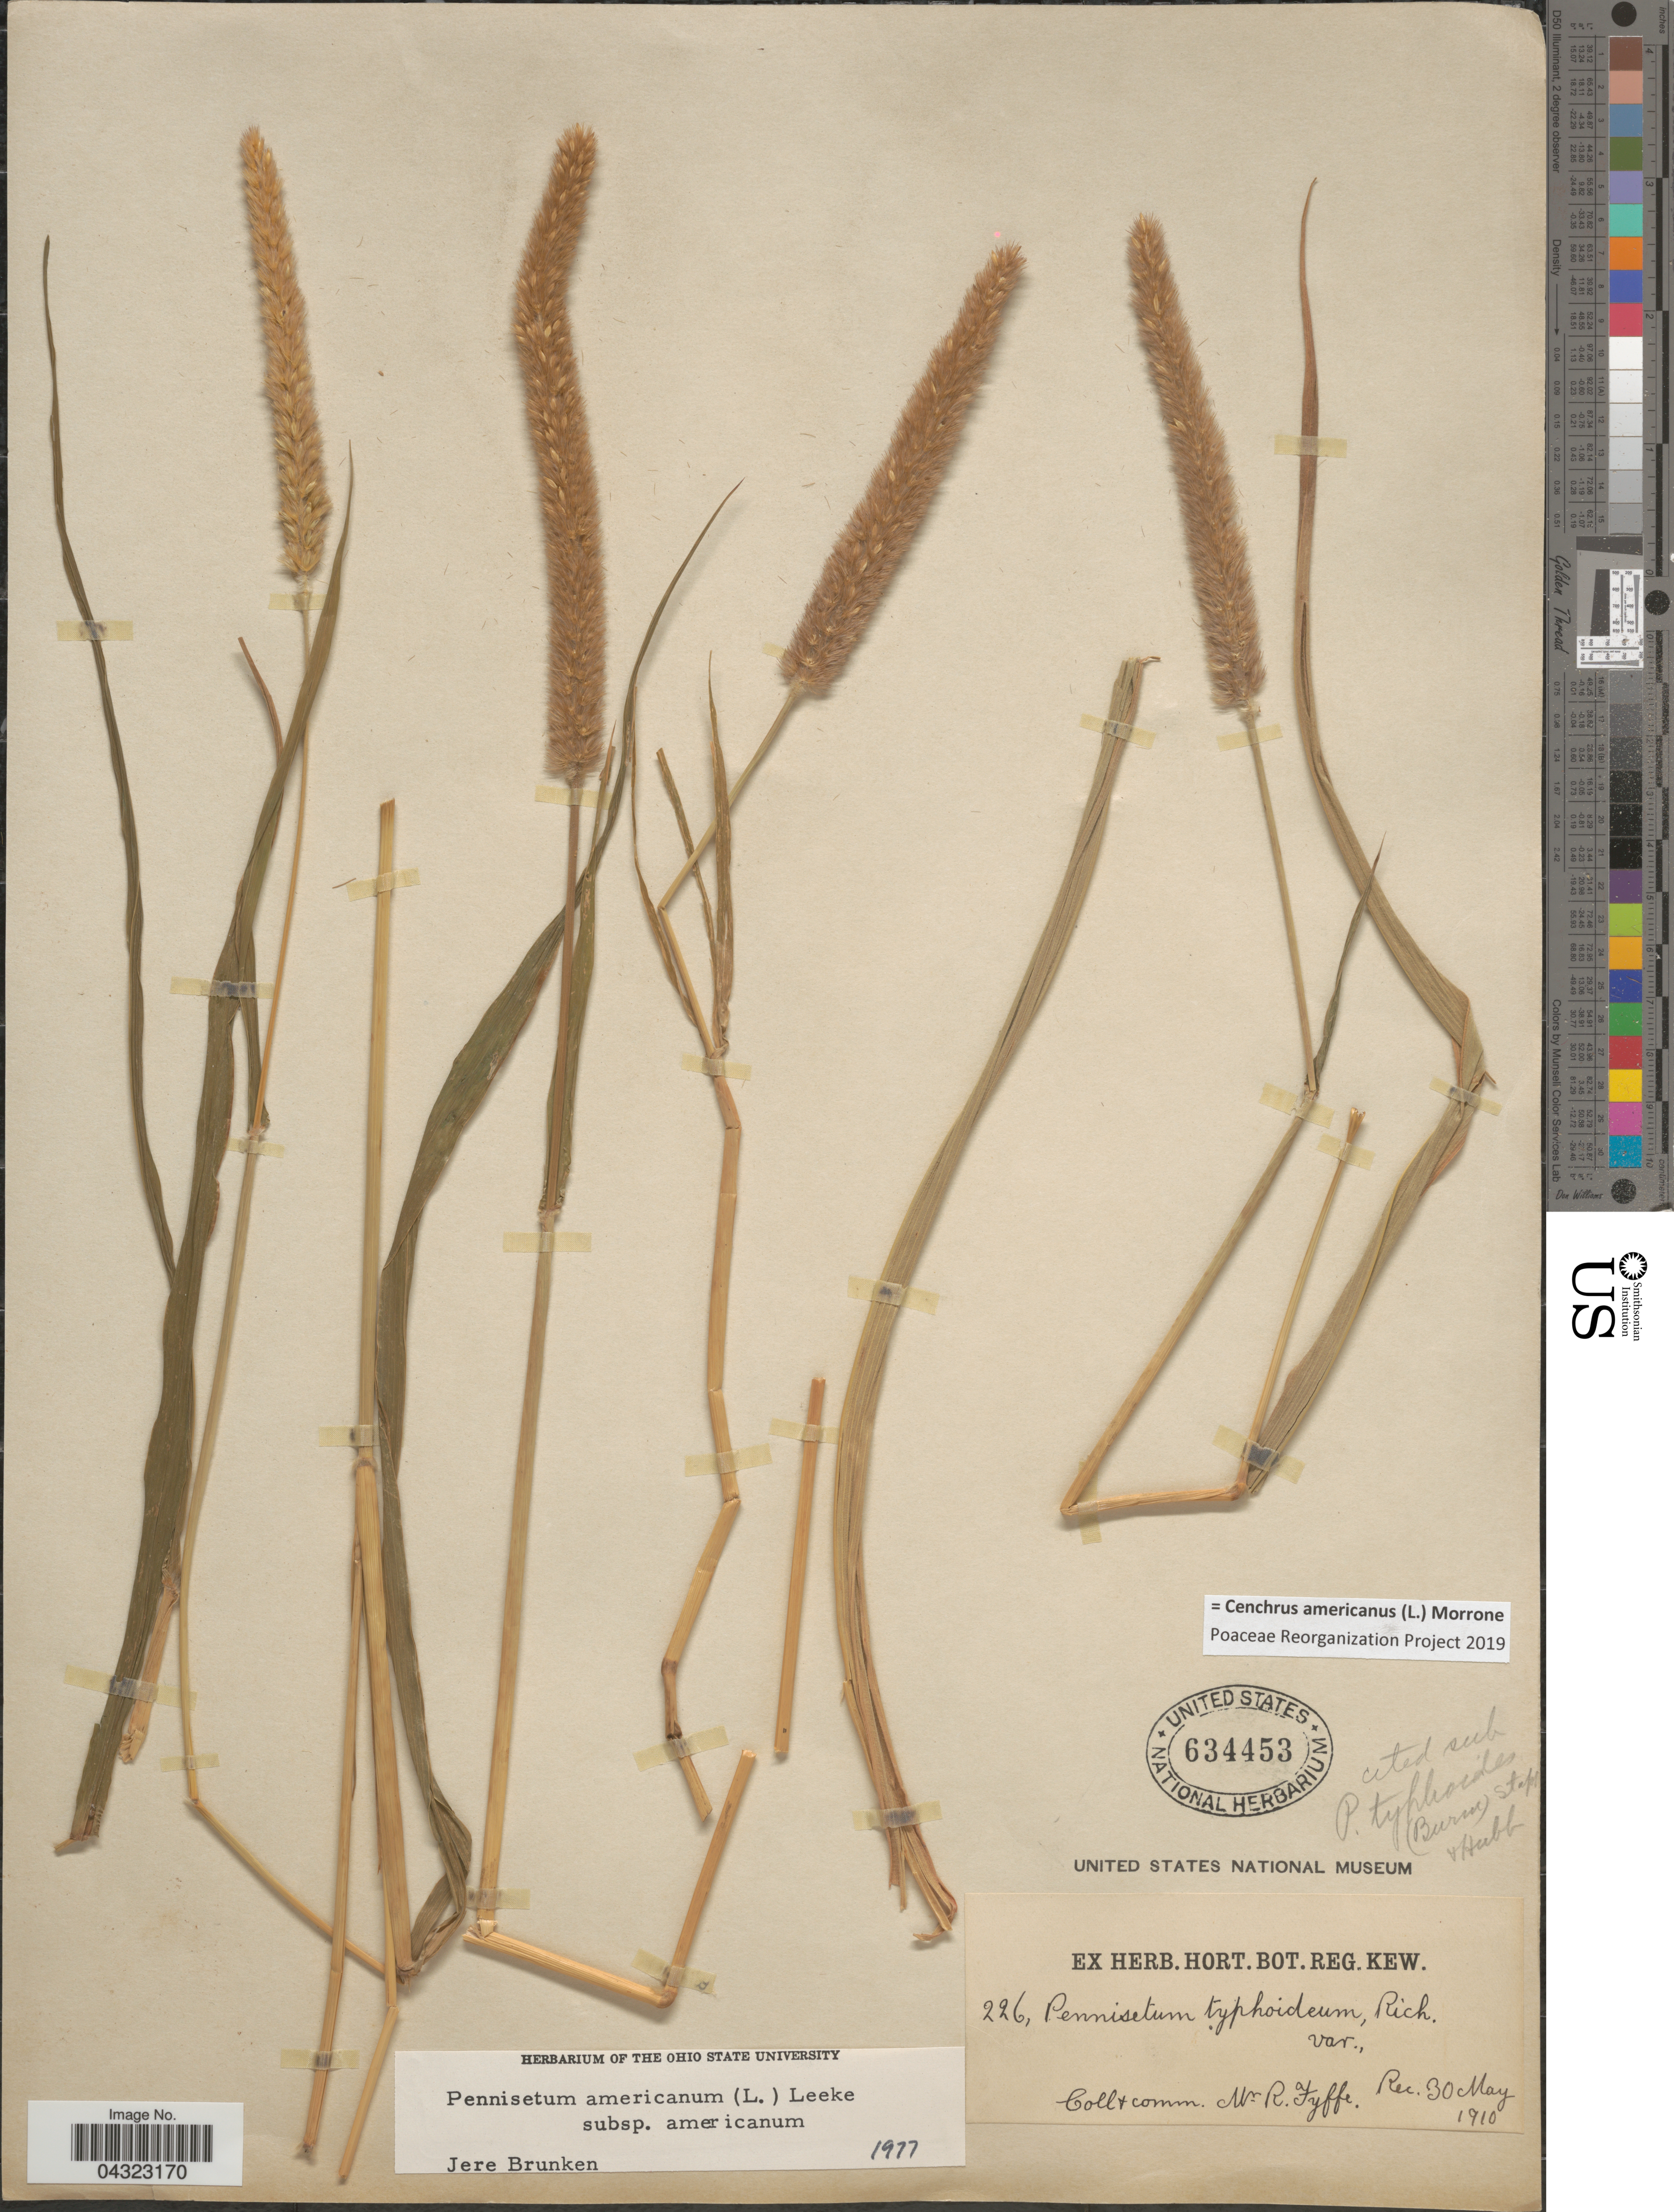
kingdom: Plantae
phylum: Tracheophyta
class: Liliopsida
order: Poales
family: Poaceae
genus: Cenchrus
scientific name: Cenchrus americanus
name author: (L.) Morrone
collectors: R. Fyffe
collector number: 226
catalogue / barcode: US 634453